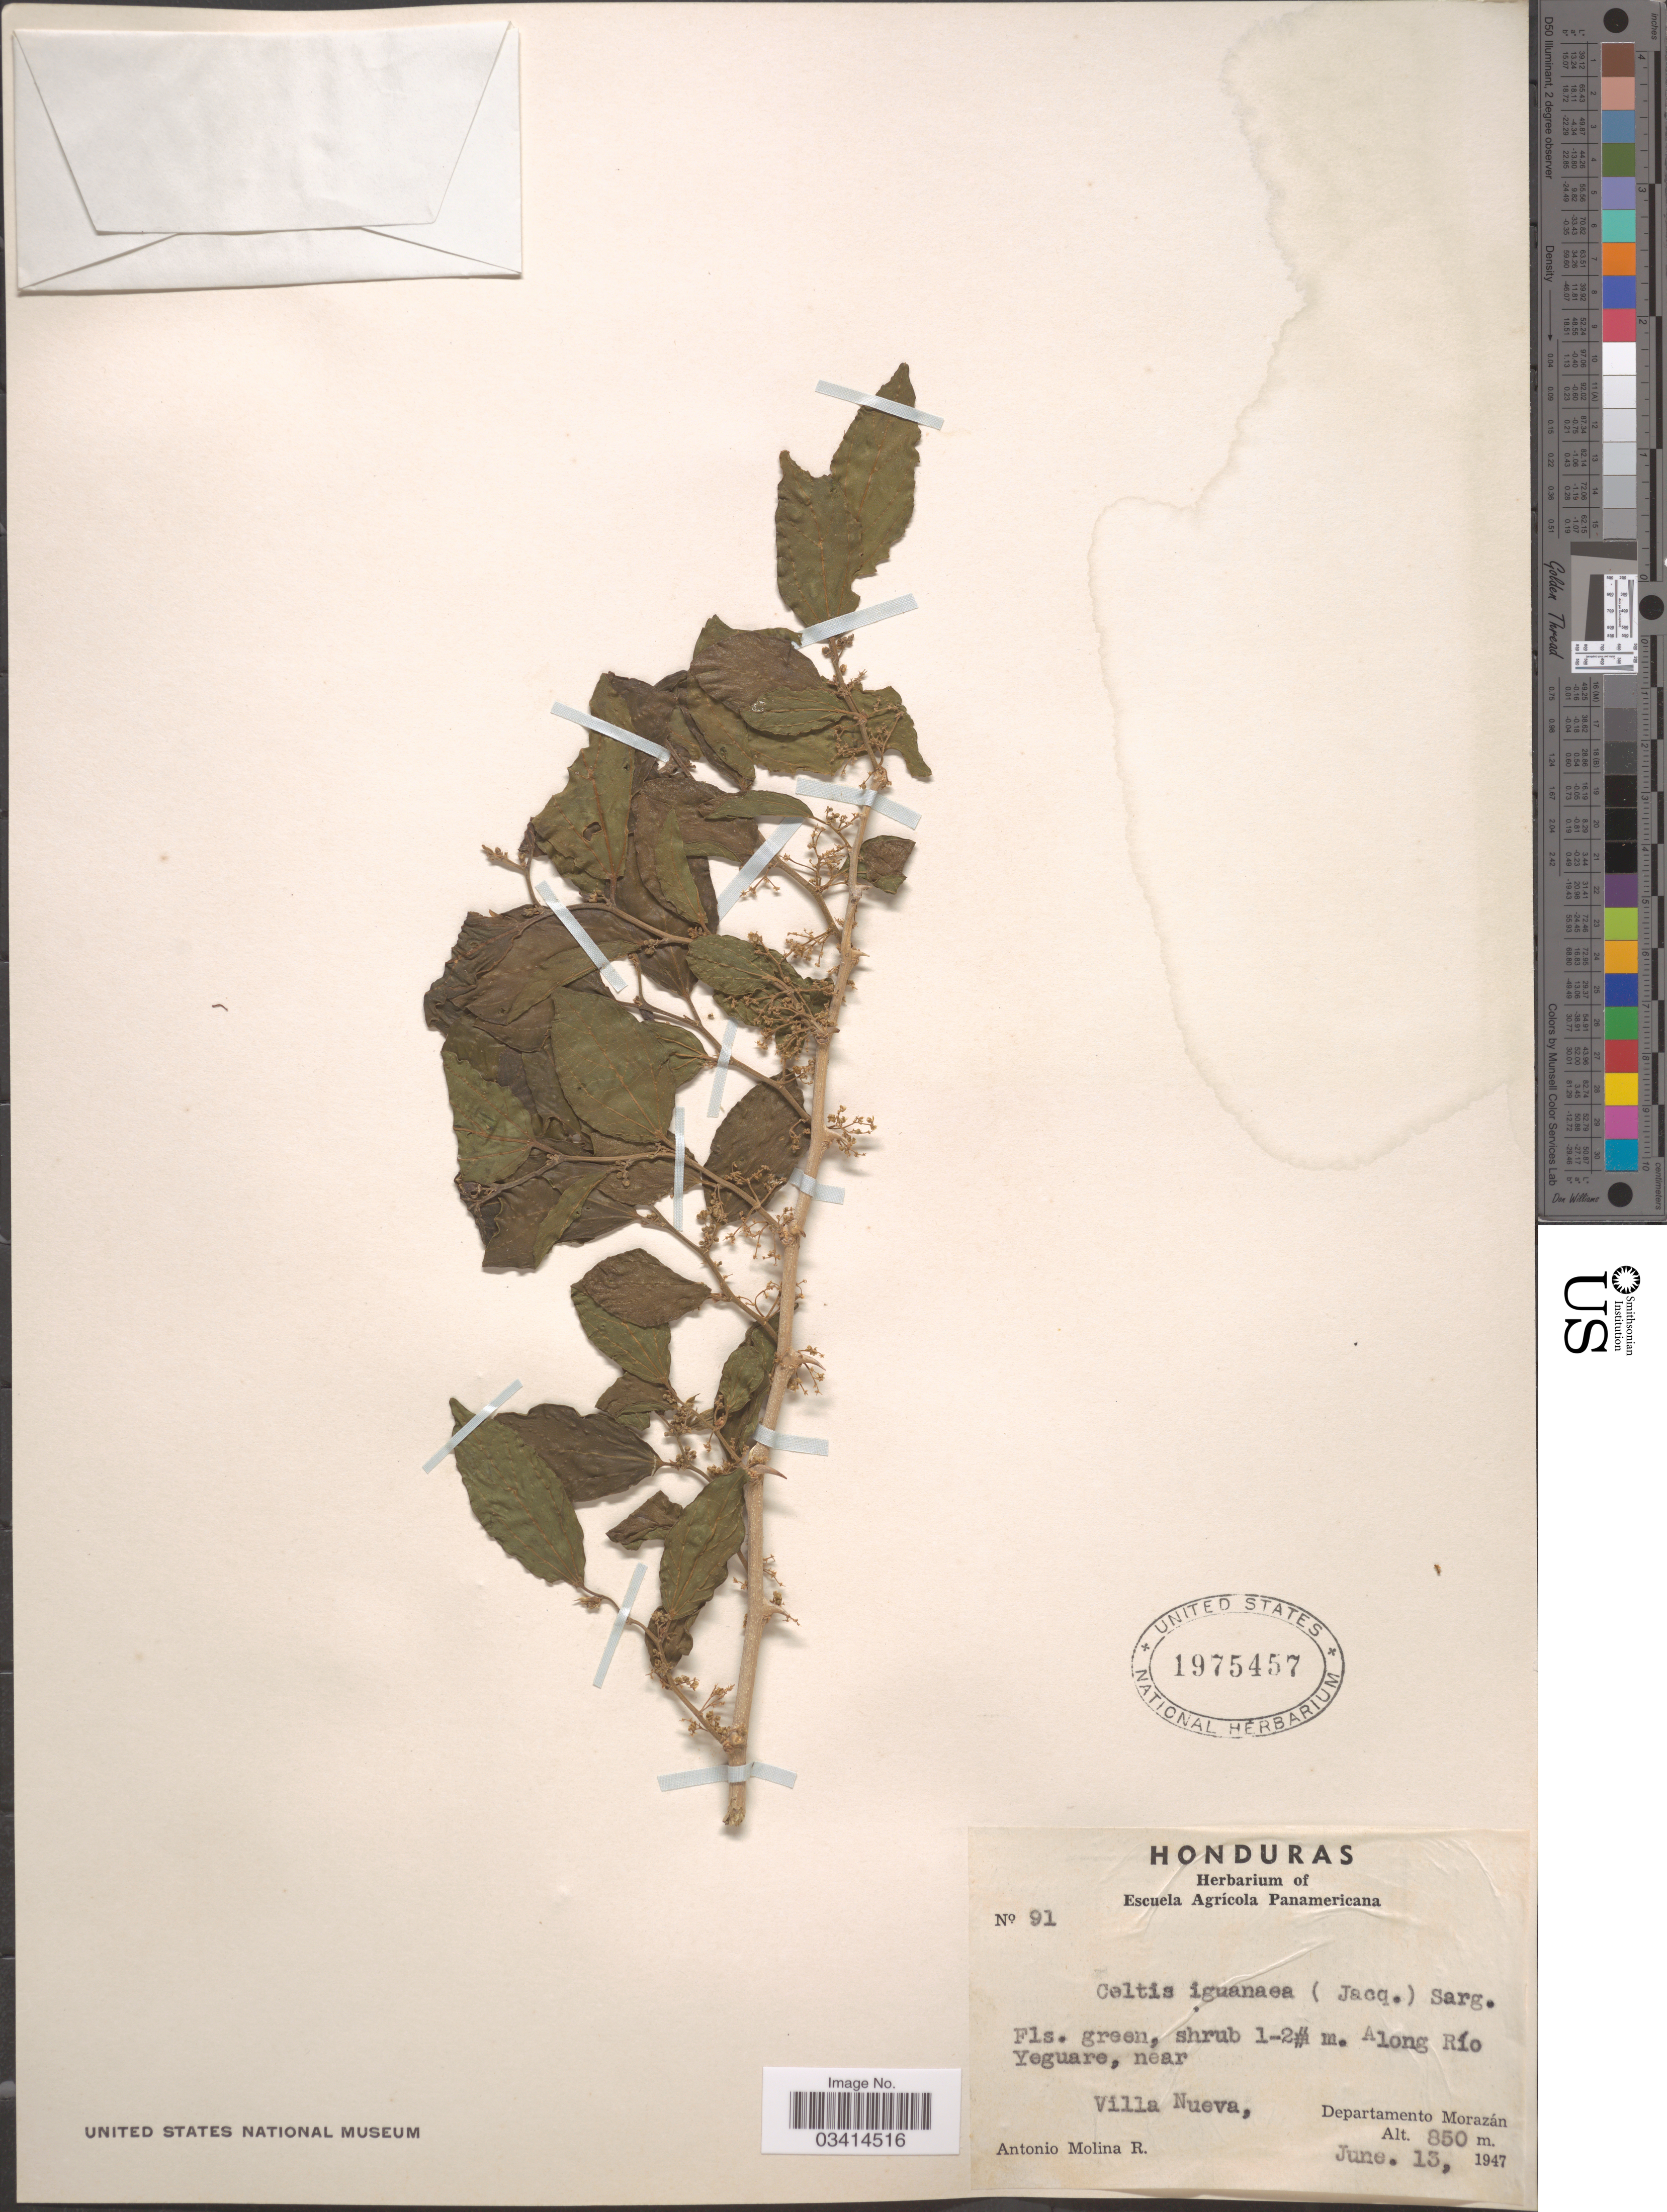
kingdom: Plantae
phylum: Tracheophyta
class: Magnoliopsida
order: Rosales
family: Cannabaceae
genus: Celtis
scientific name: Celtis iguanaea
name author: (Jacq.) Sarg.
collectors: A. Molina R.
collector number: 91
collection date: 1947-06-13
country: Honduras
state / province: Fco. Morazán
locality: Along Río Yeguare, near Villa Nueva, Departamento Morazán.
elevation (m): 850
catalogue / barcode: US 1975457